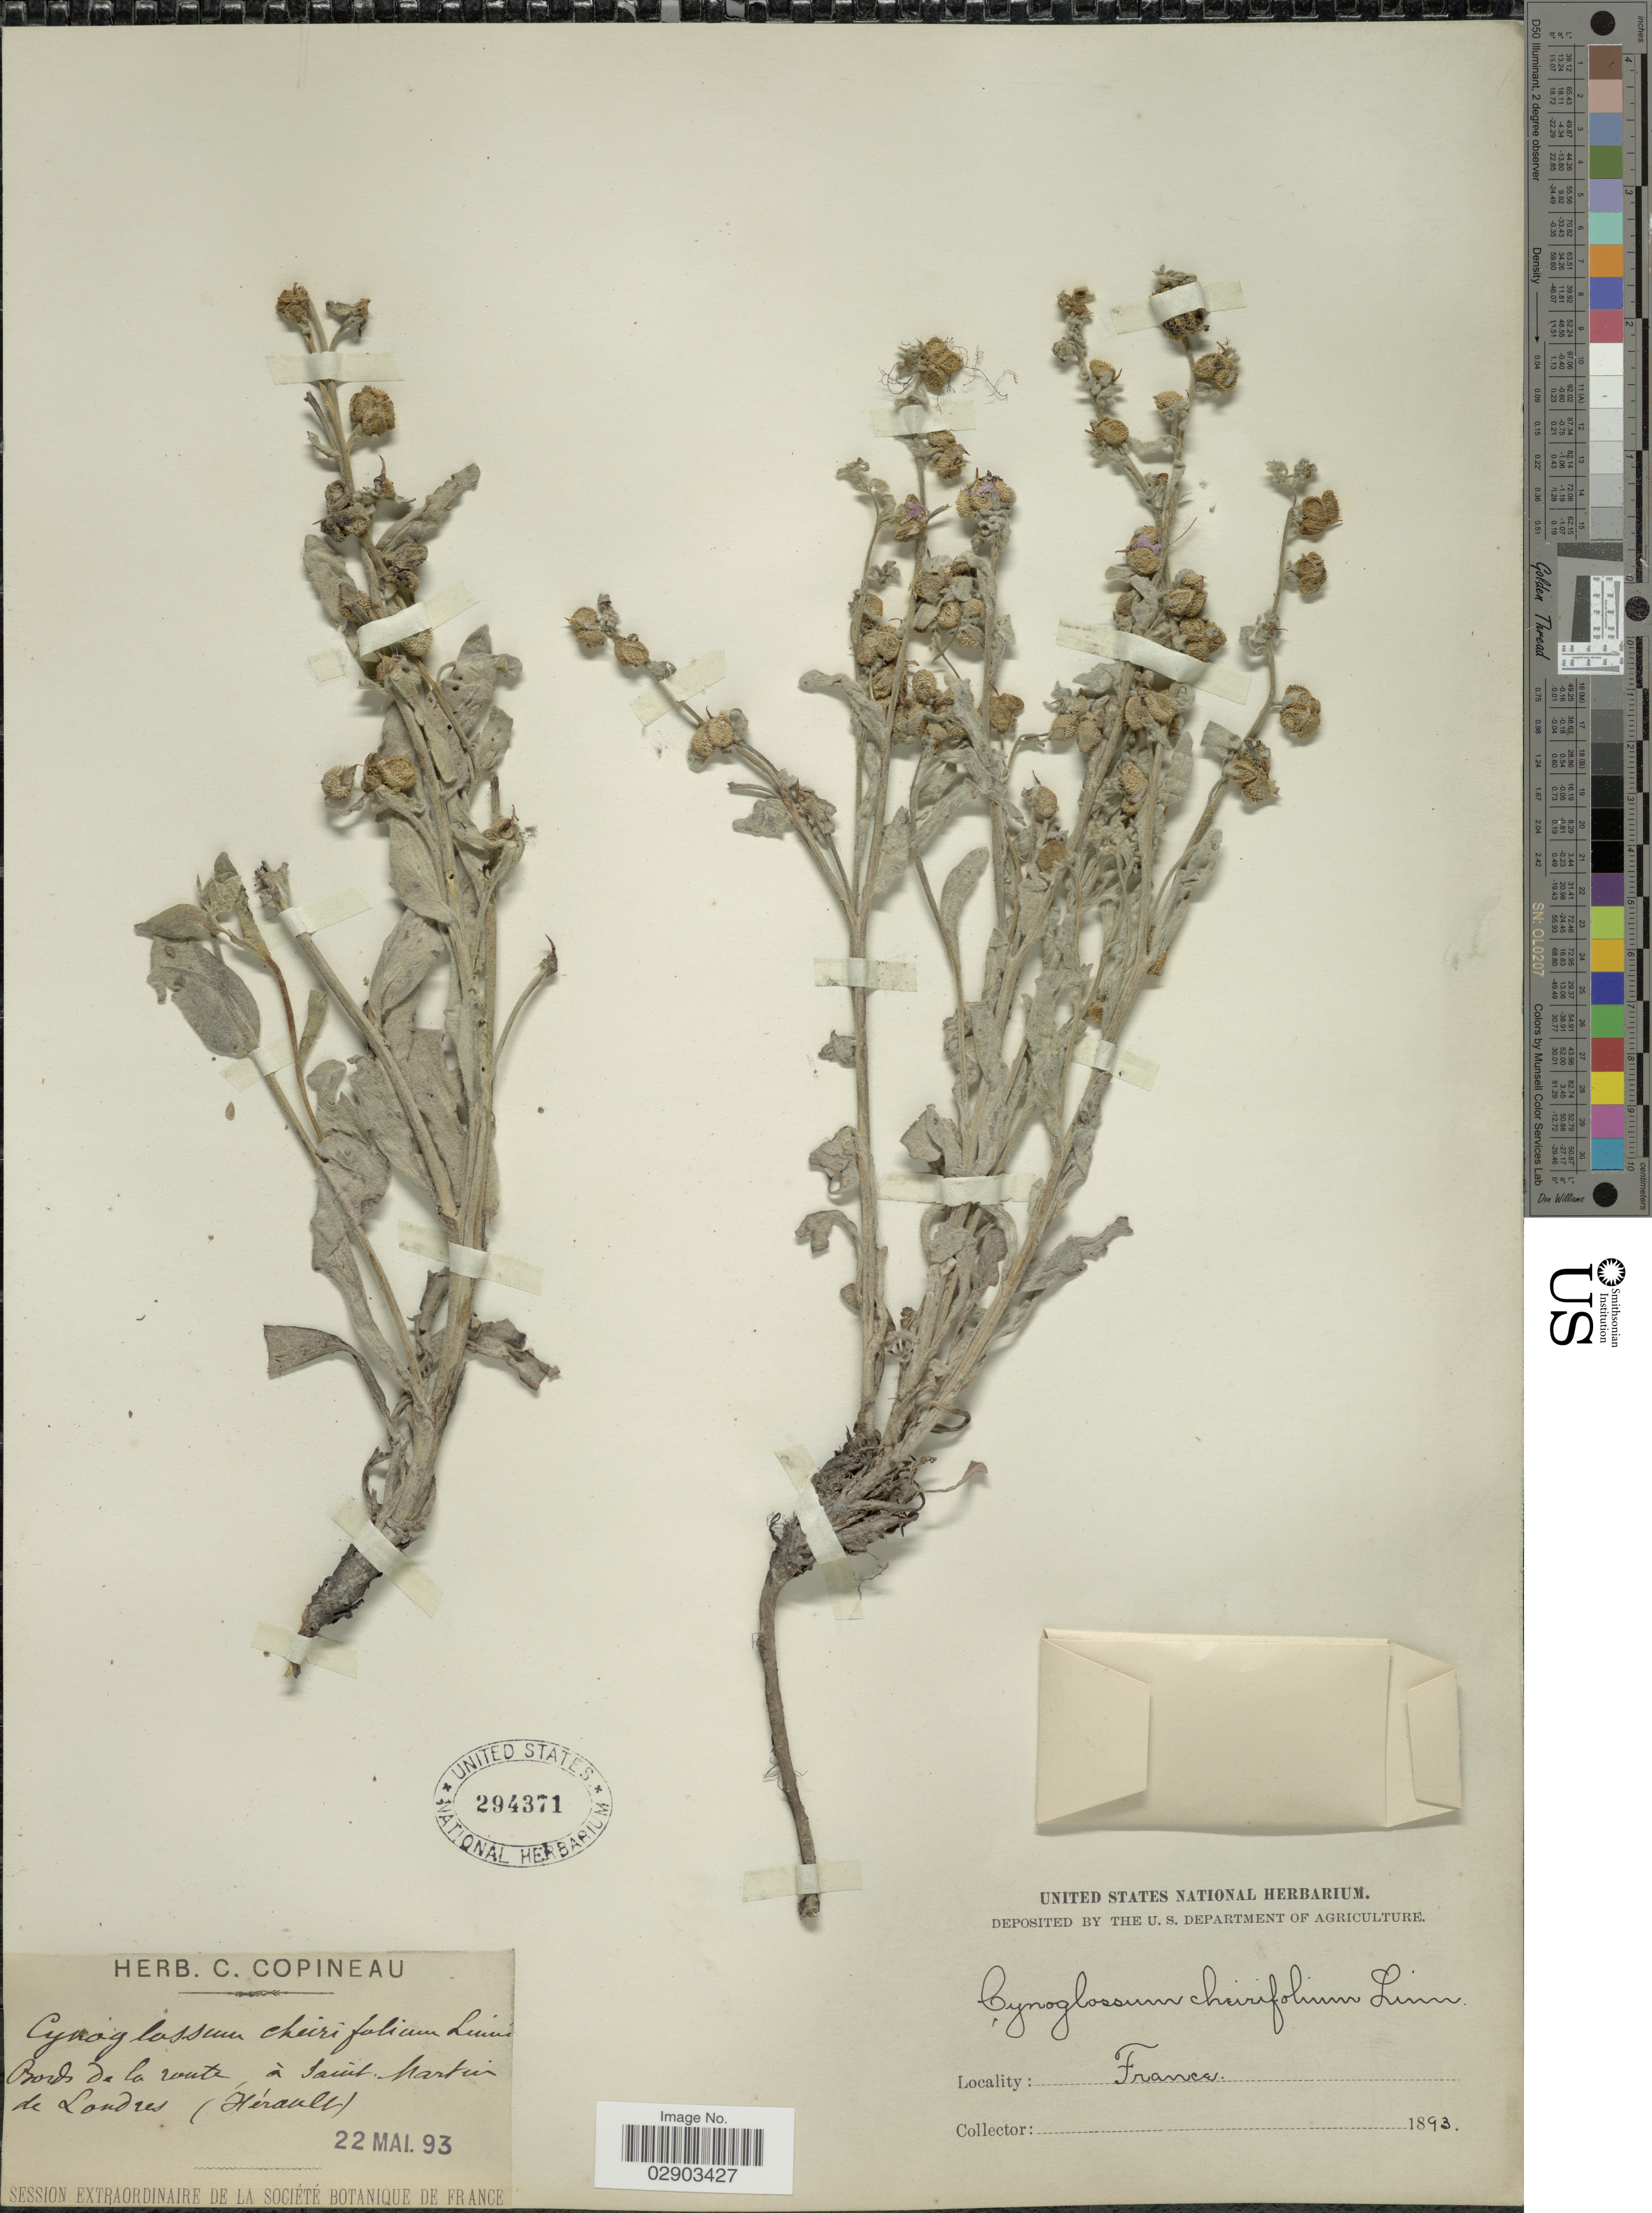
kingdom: Plantae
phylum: Tracheophyta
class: Magnoliopsida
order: Boraginales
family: Boraginaceae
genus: Cynoglossum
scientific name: Cynoglossum cheirifolium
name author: L.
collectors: ex herb. C. Copineau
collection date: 1893-05-22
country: France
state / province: Occitanie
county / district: Hérault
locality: Bords de la route à Saint Martin de Londres (Hèrault).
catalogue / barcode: US 294371